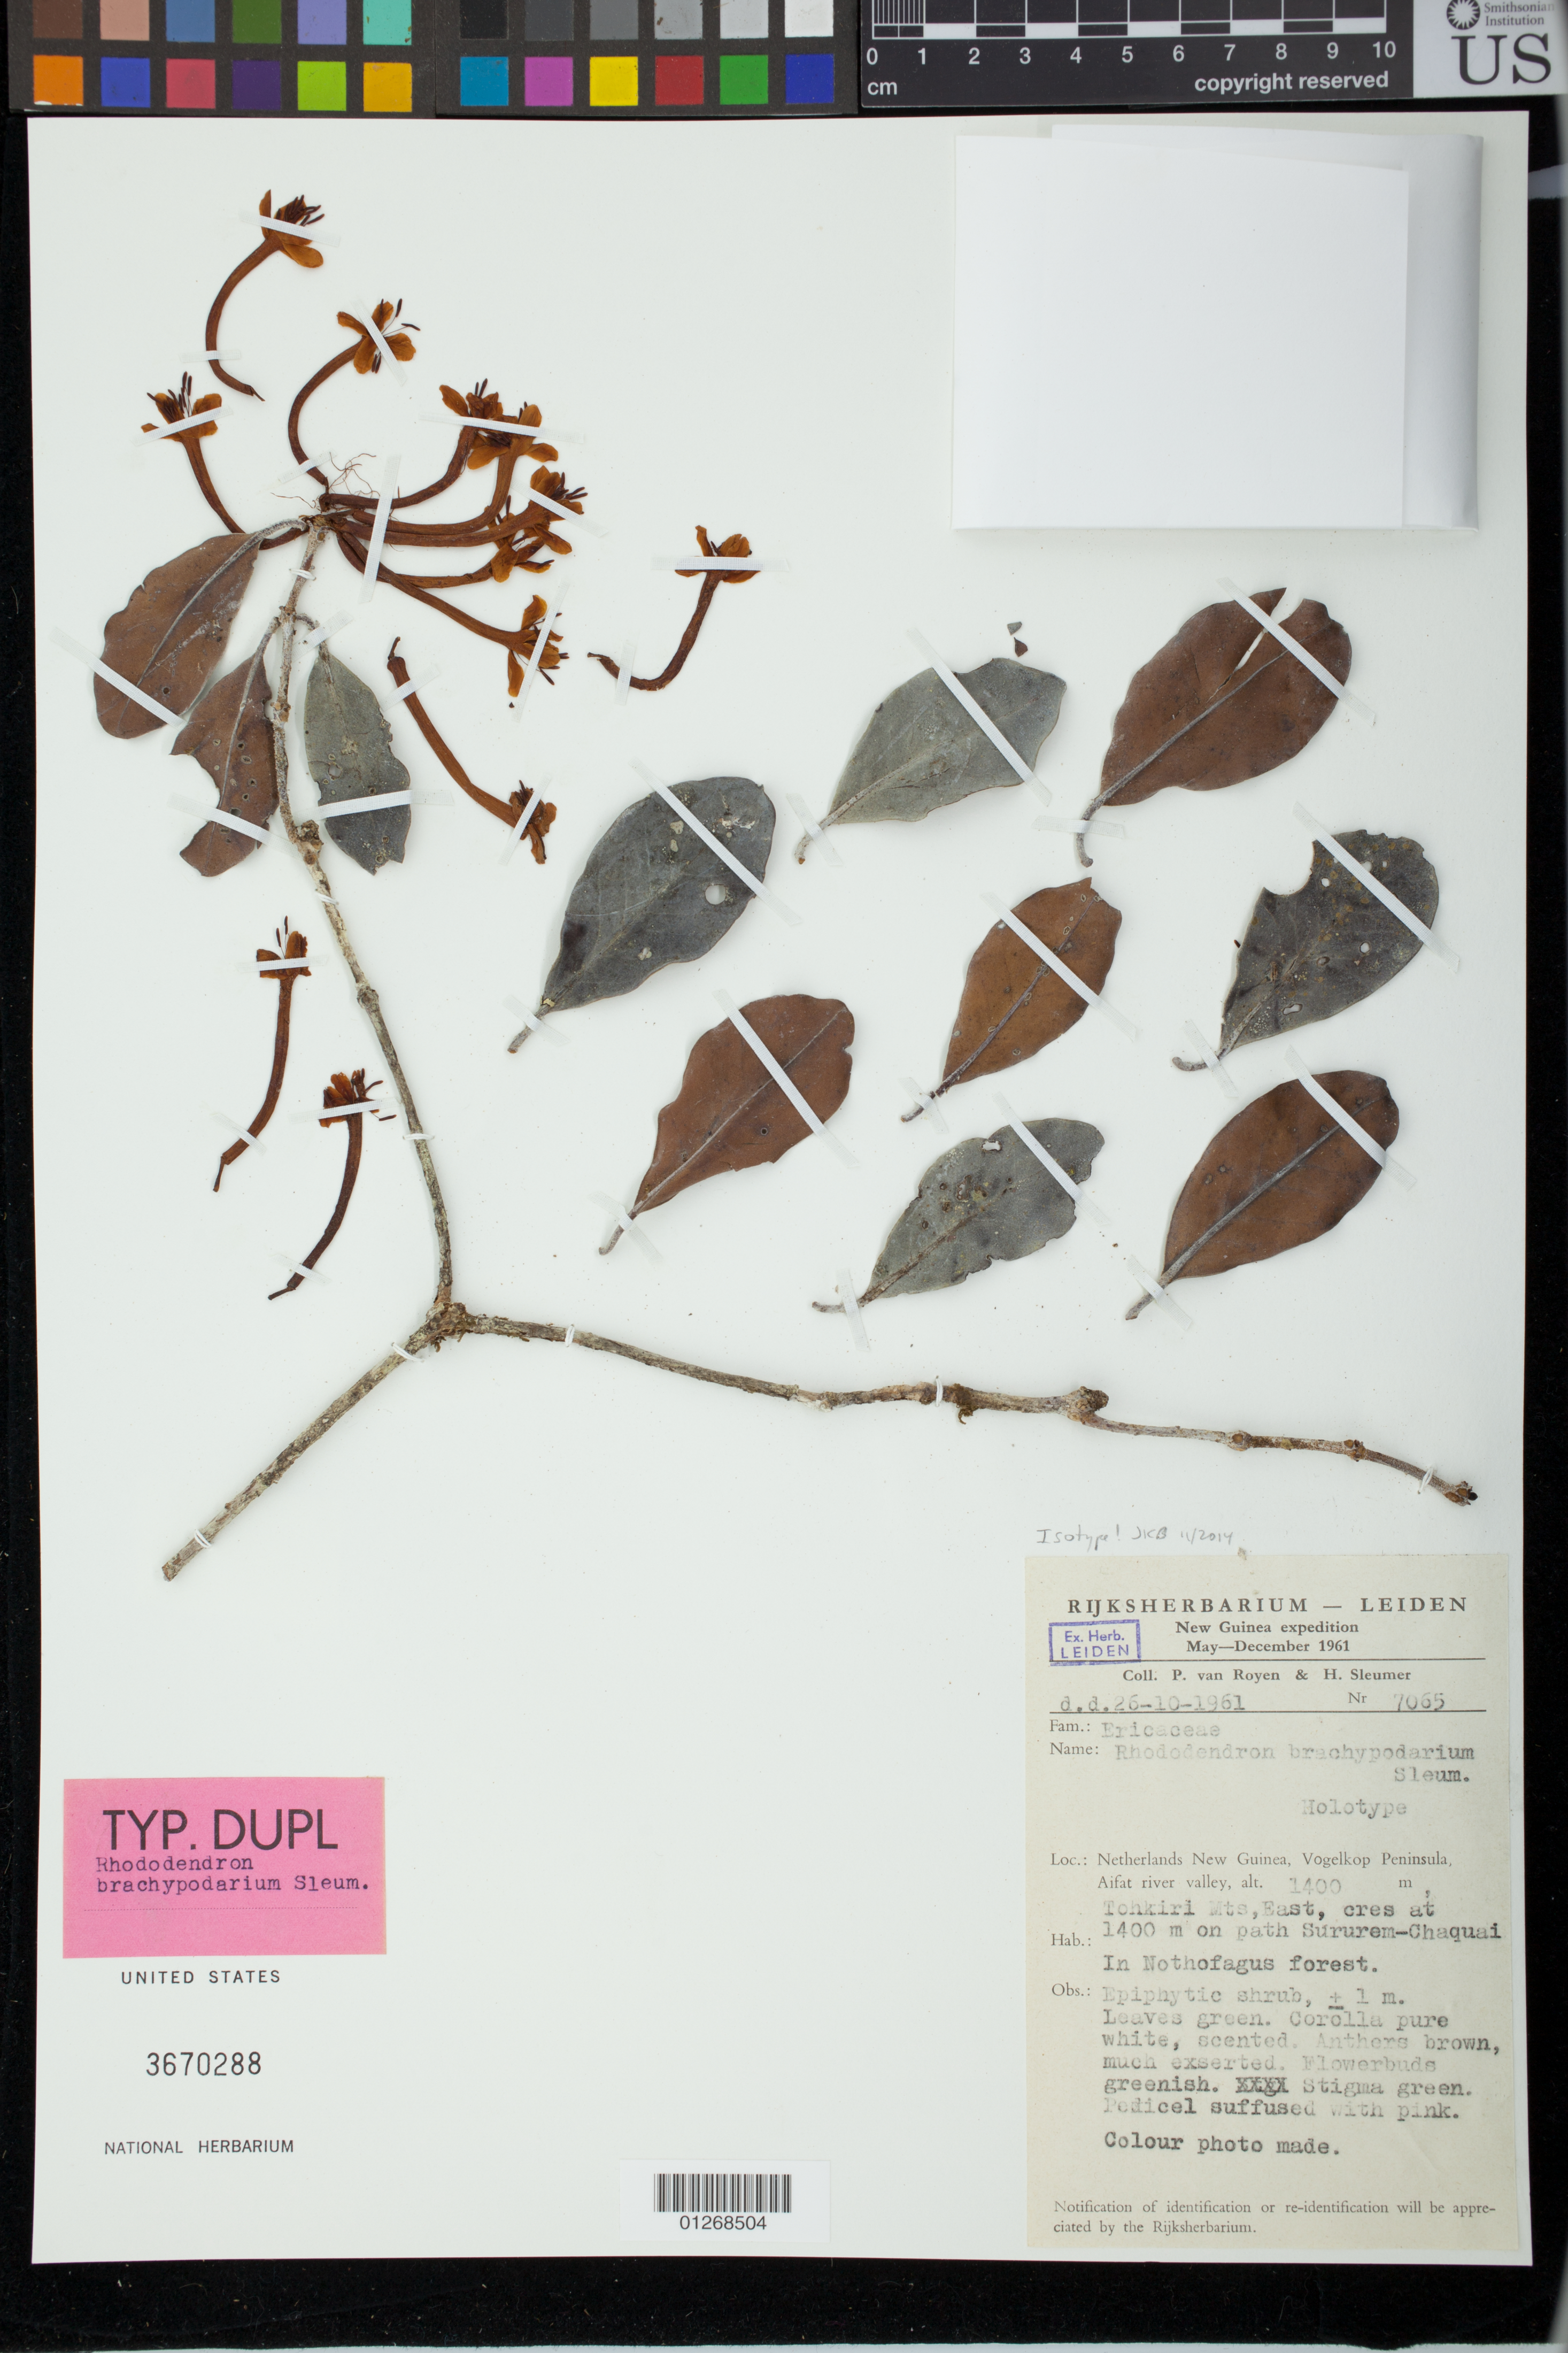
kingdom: Plantae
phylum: Tracheophyta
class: Magnoliopsida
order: Ericales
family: Ericaceae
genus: Rhododendron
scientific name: Rhododendron brachypodarium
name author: Sleumer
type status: Isotype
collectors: P. van Royen & H. O. Sleumer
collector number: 7065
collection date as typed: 26-10-1961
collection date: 1961-10-26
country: Indonesia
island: New Guinea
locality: Netherlands New Guinea, Vogelkop Peninsula, Aifat river valley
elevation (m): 1400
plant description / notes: "Holotype" according to label, apparently in error; holotype is deposited at L according to protologue.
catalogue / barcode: US 3670288